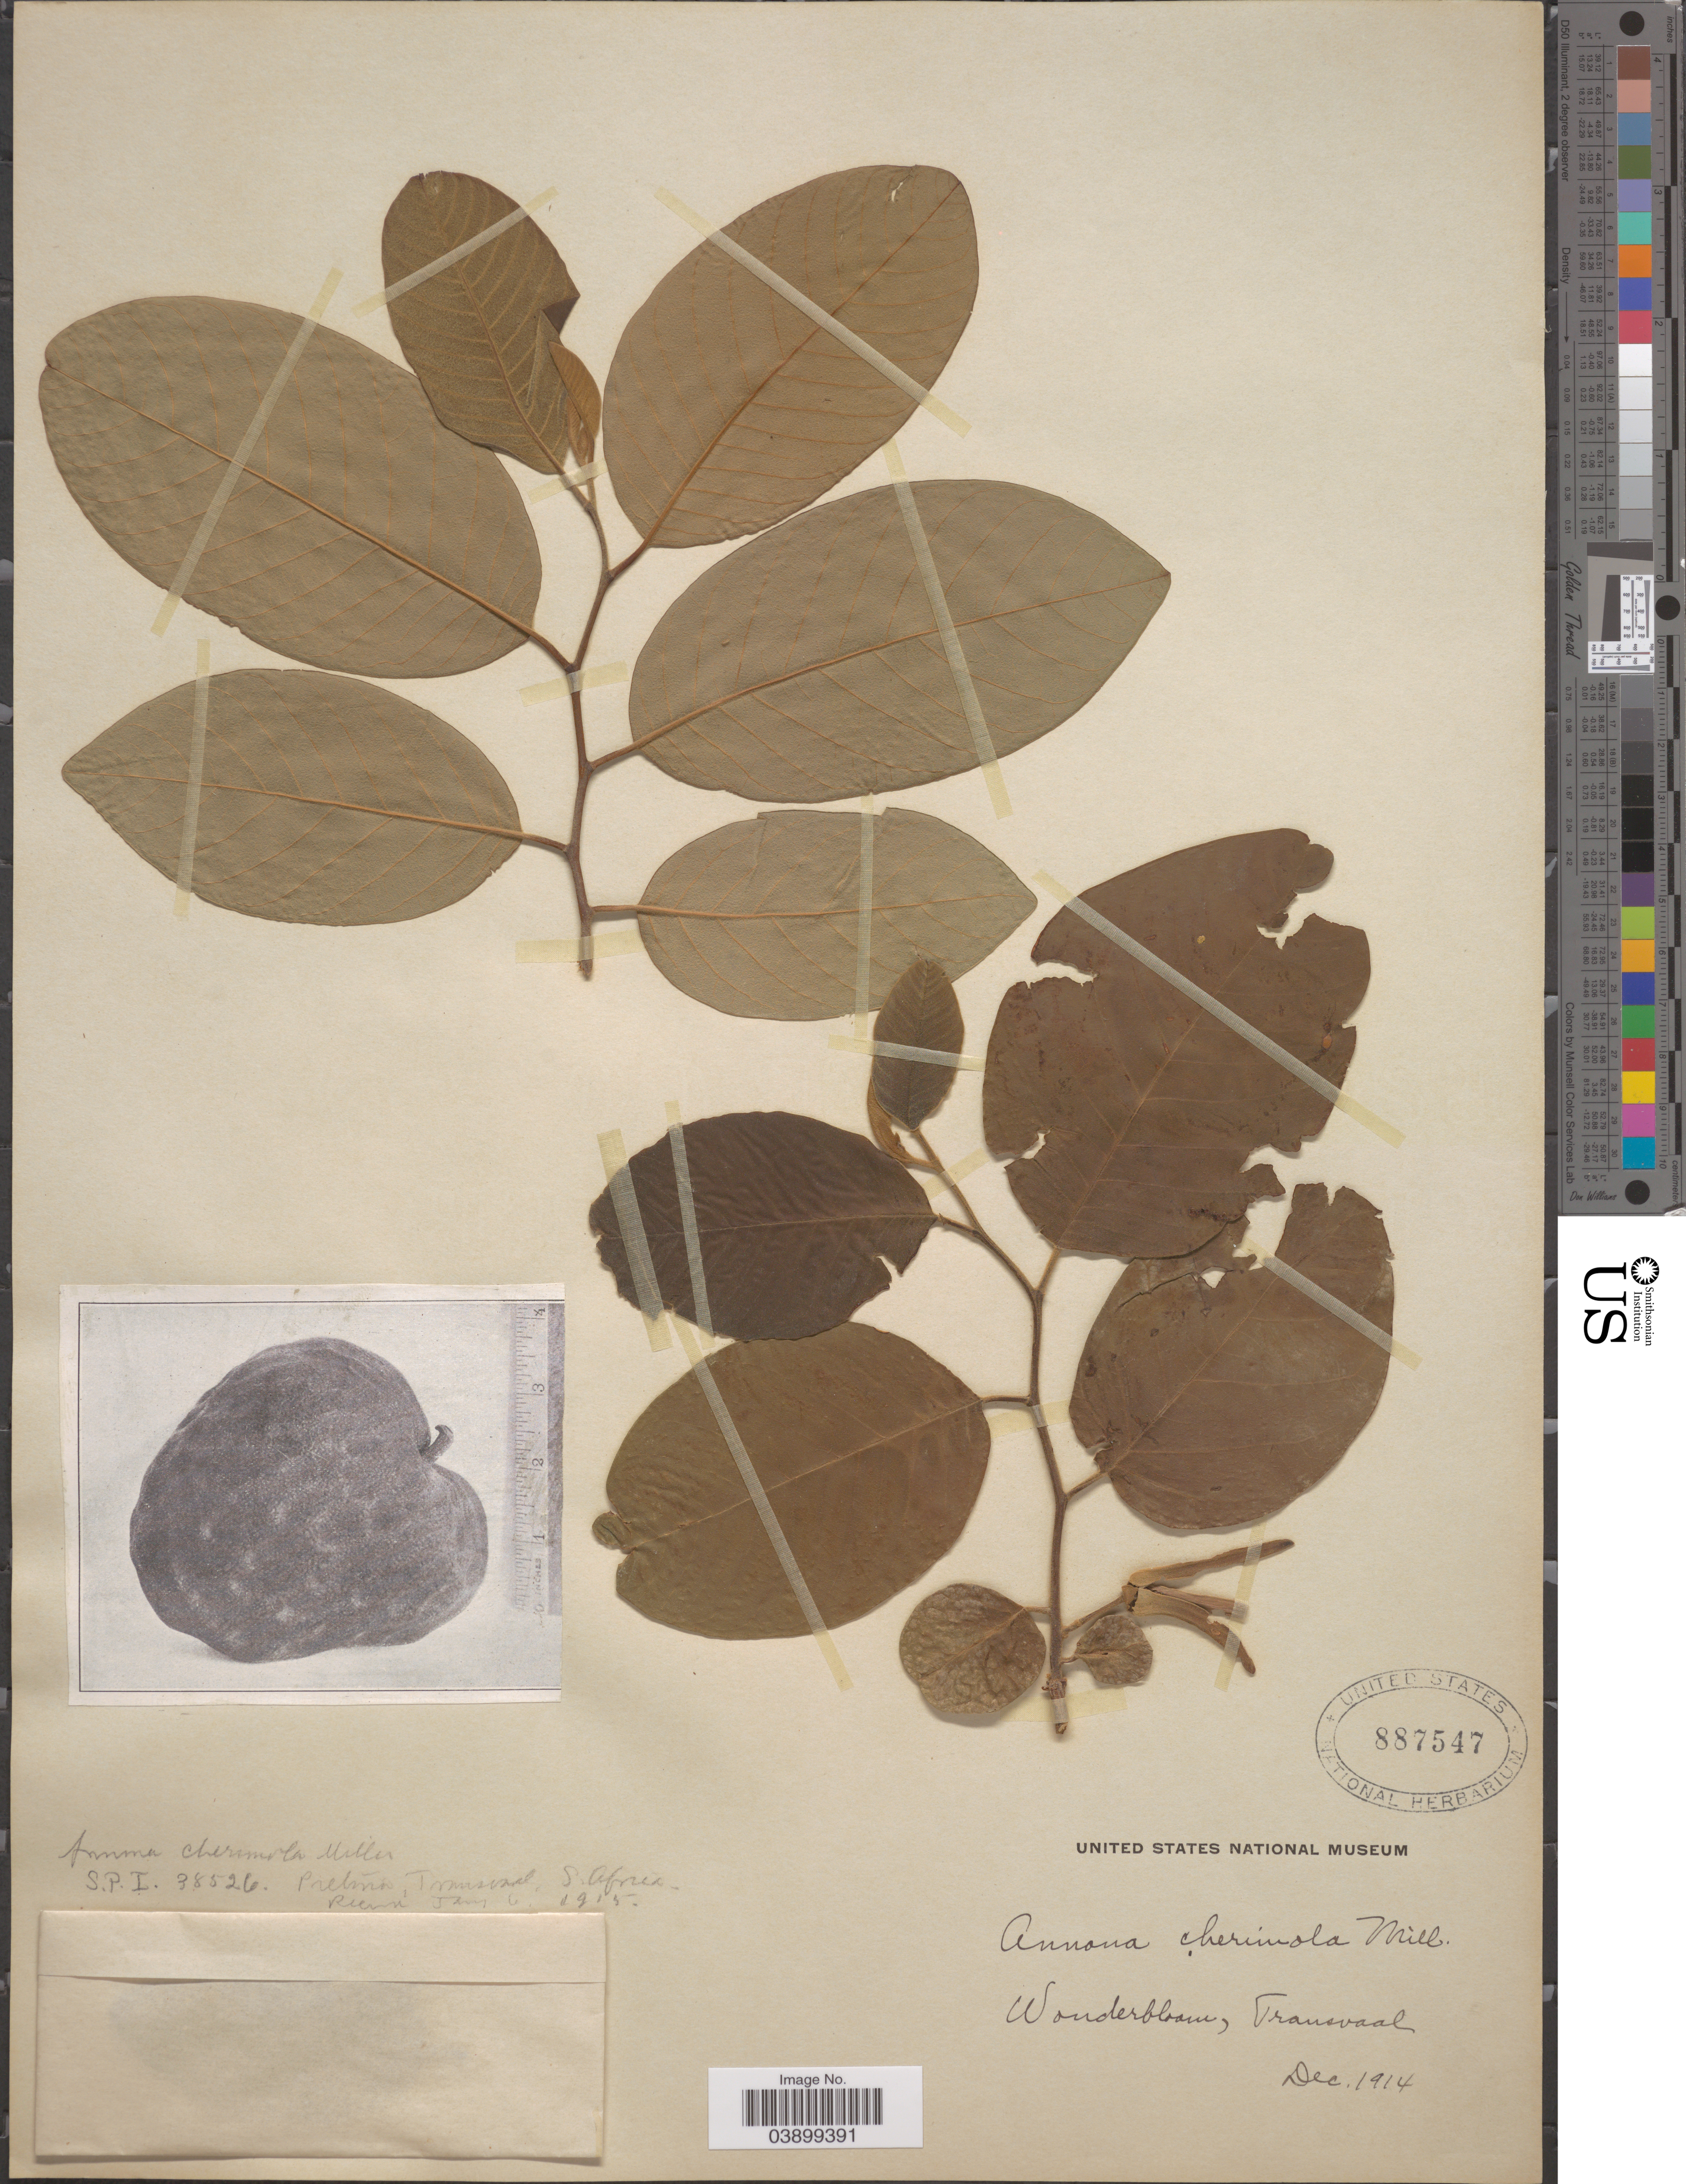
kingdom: Plantae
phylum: Tracheophyta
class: Magnoliopsida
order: Magnoliales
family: Annonaceae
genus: Annona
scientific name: Annona cherimola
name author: Mill.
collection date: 1914-12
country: South Africa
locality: Wonderbloom, Transvaal.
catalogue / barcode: US 887547